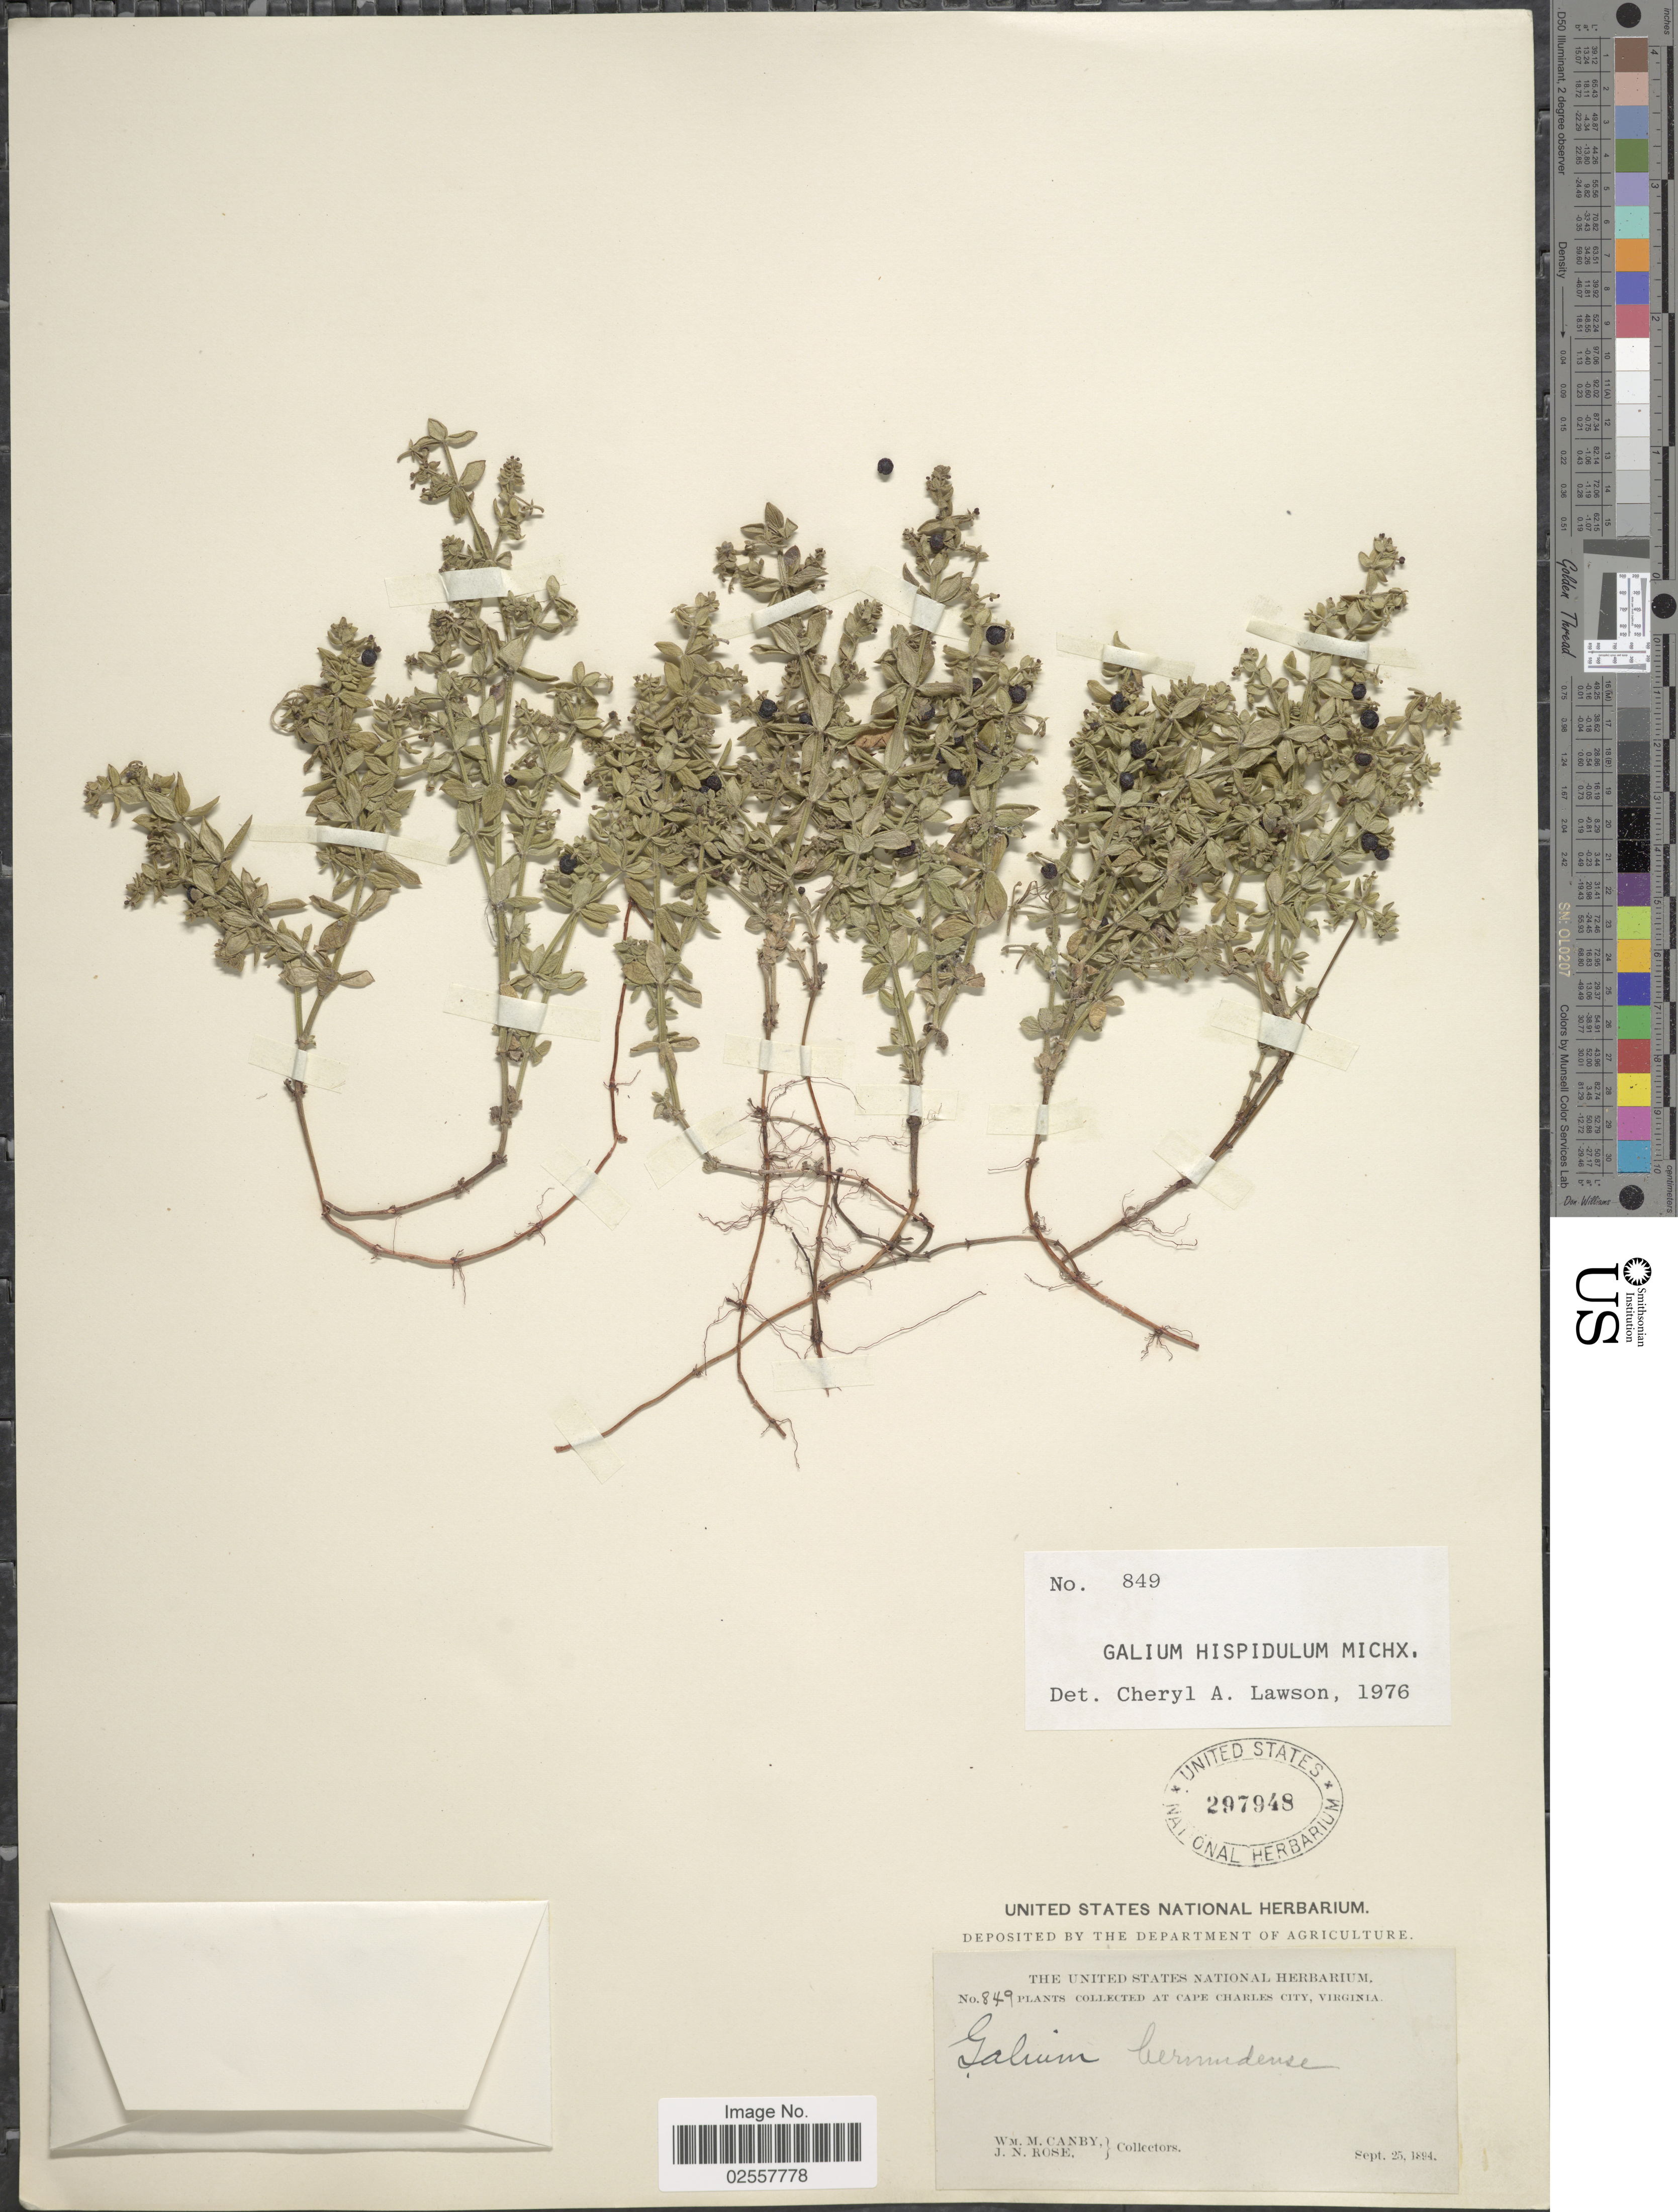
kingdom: Plantae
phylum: Tracheophyta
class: Magnoliopsida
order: Gentianales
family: Rubiaceae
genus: Galium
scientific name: Galium hispidulum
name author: Michx.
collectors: W. M. Canby & J. N. Rose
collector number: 849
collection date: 1894-09-25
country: United States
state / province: Virginia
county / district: Accomack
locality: Cape Charles City.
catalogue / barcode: US 297948